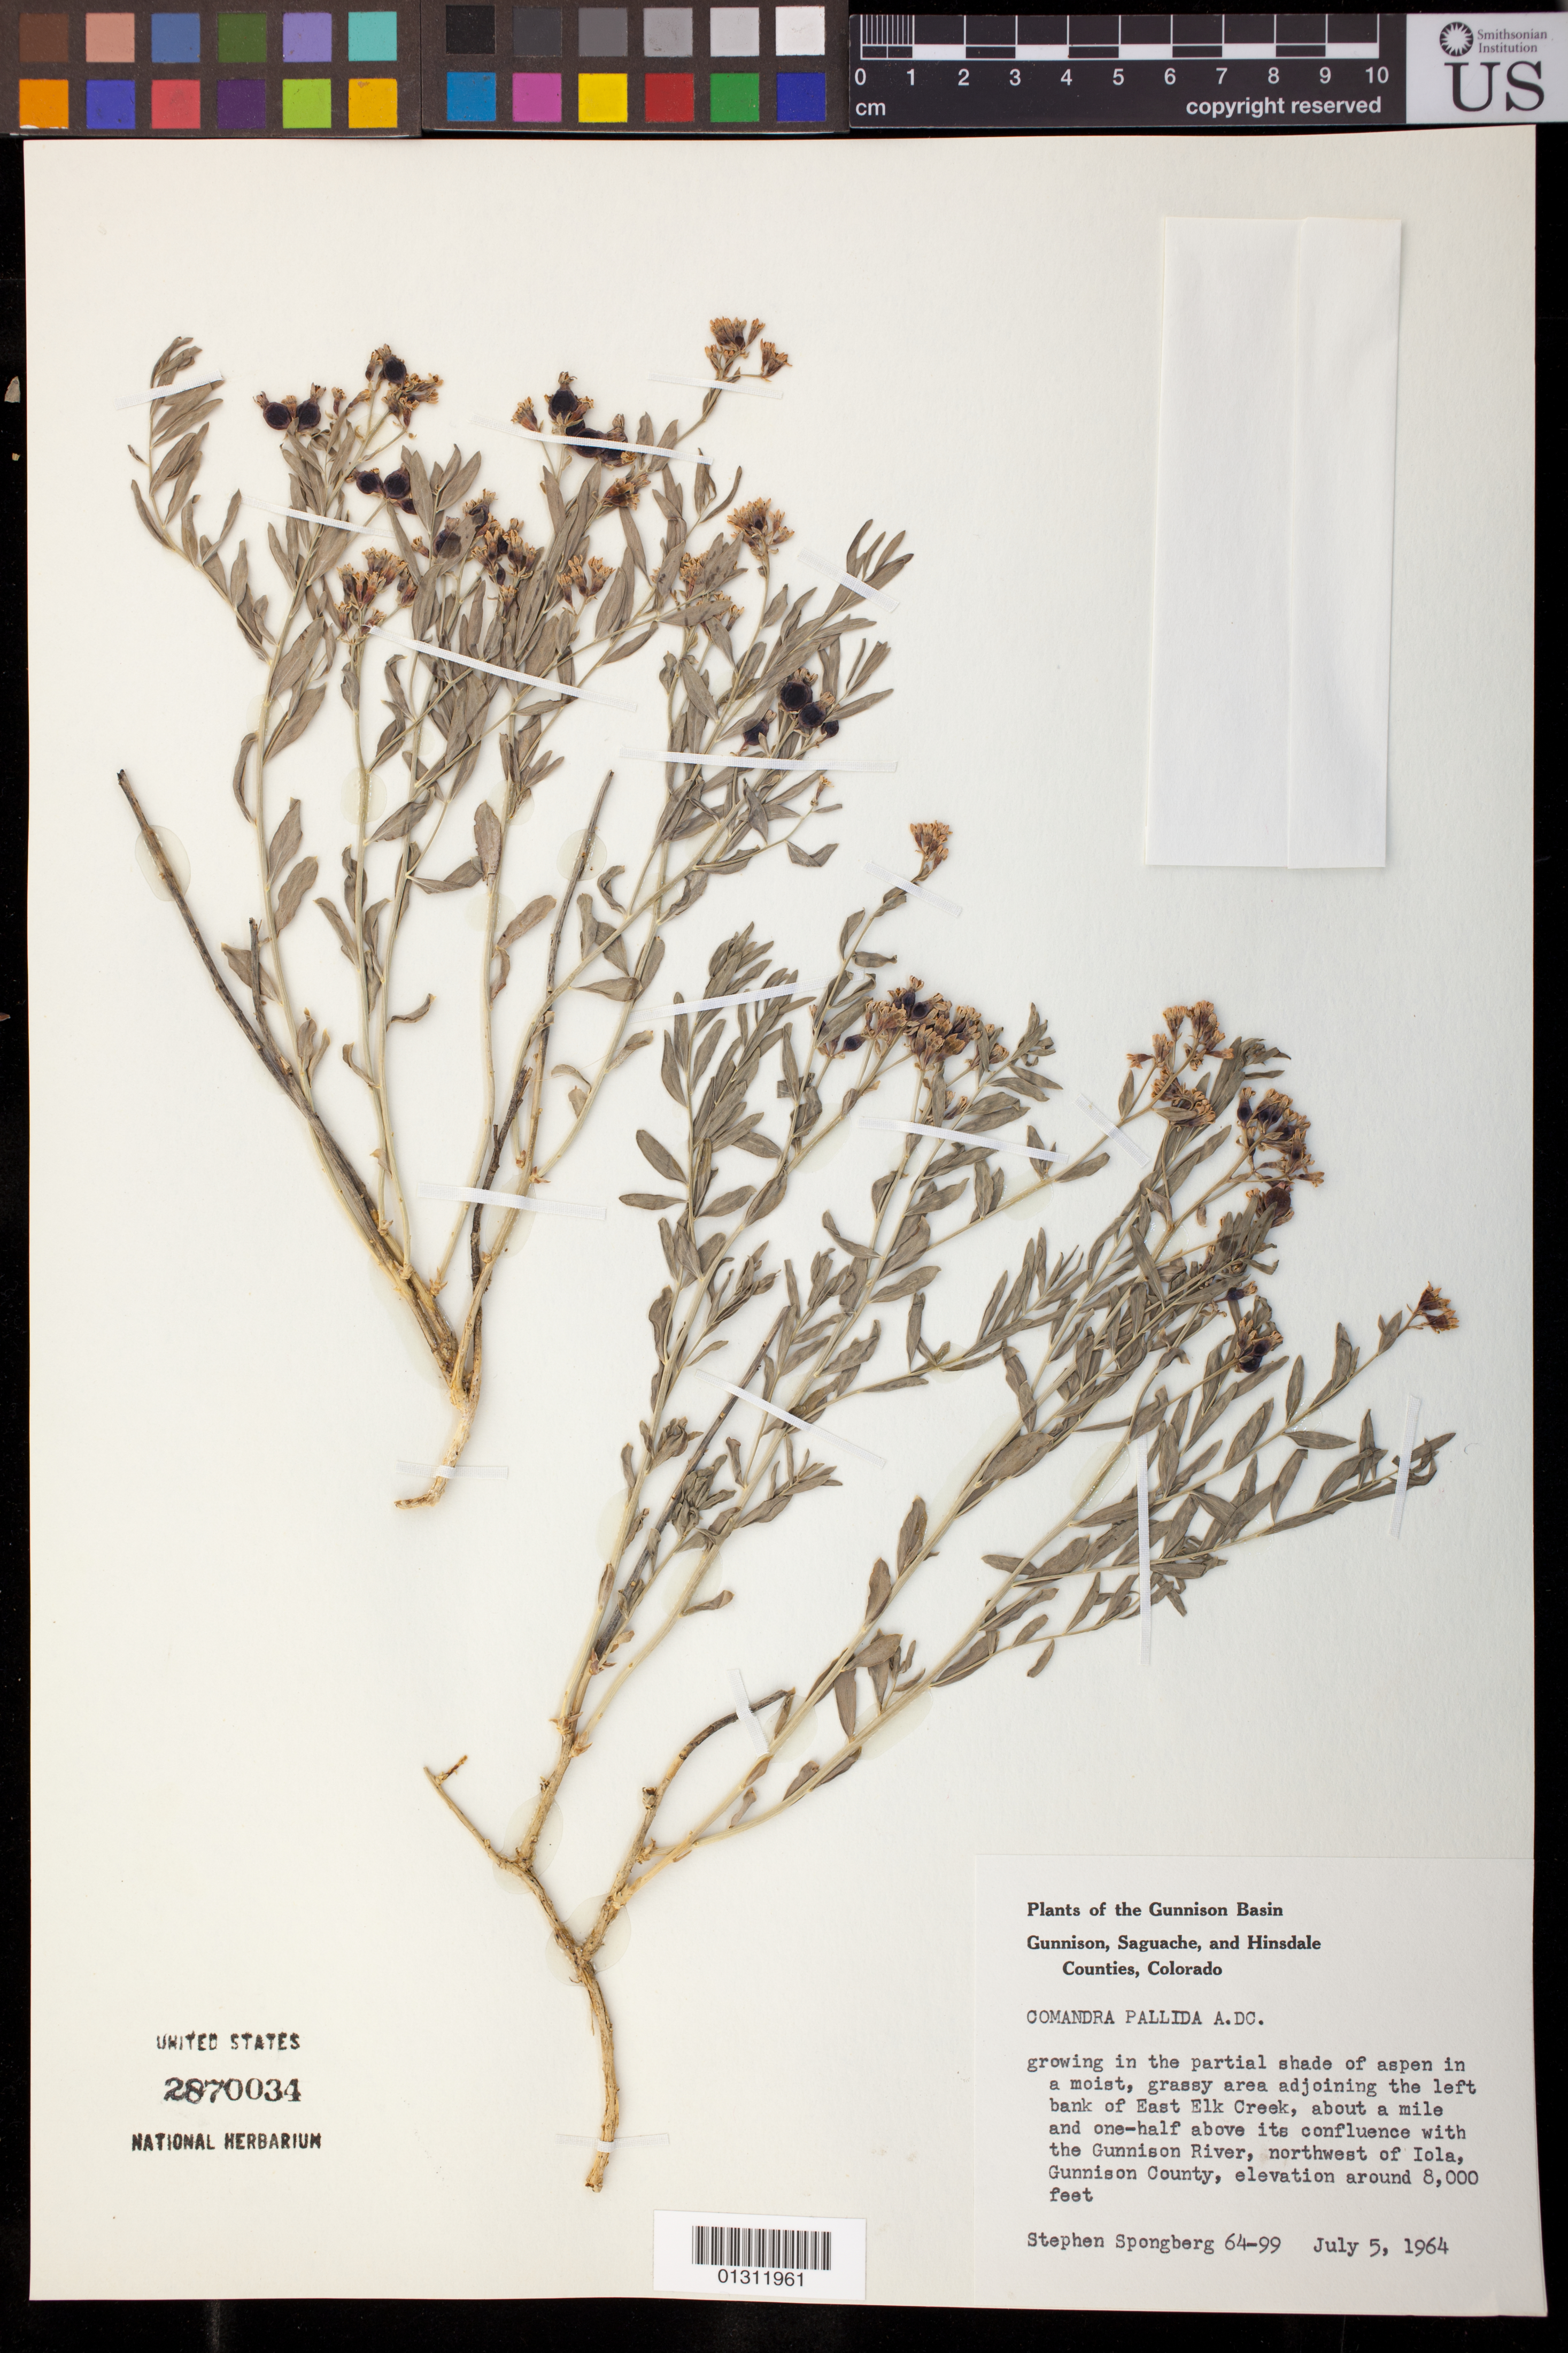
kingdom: Plantae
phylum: Tracheophyta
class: Magnoliopsida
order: Santalales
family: Comandraceae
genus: Comandra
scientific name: Comandra pallida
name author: A. DC.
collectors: S. A.Spongberg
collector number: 64-99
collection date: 1964-07-05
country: United States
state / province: Colorado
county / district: Gunnison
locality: left bank of East Elk Creek, about a mile and one-half above its confluence with the Gunnison River, northwest of Iola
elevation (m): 2438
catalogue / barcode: US 2870034